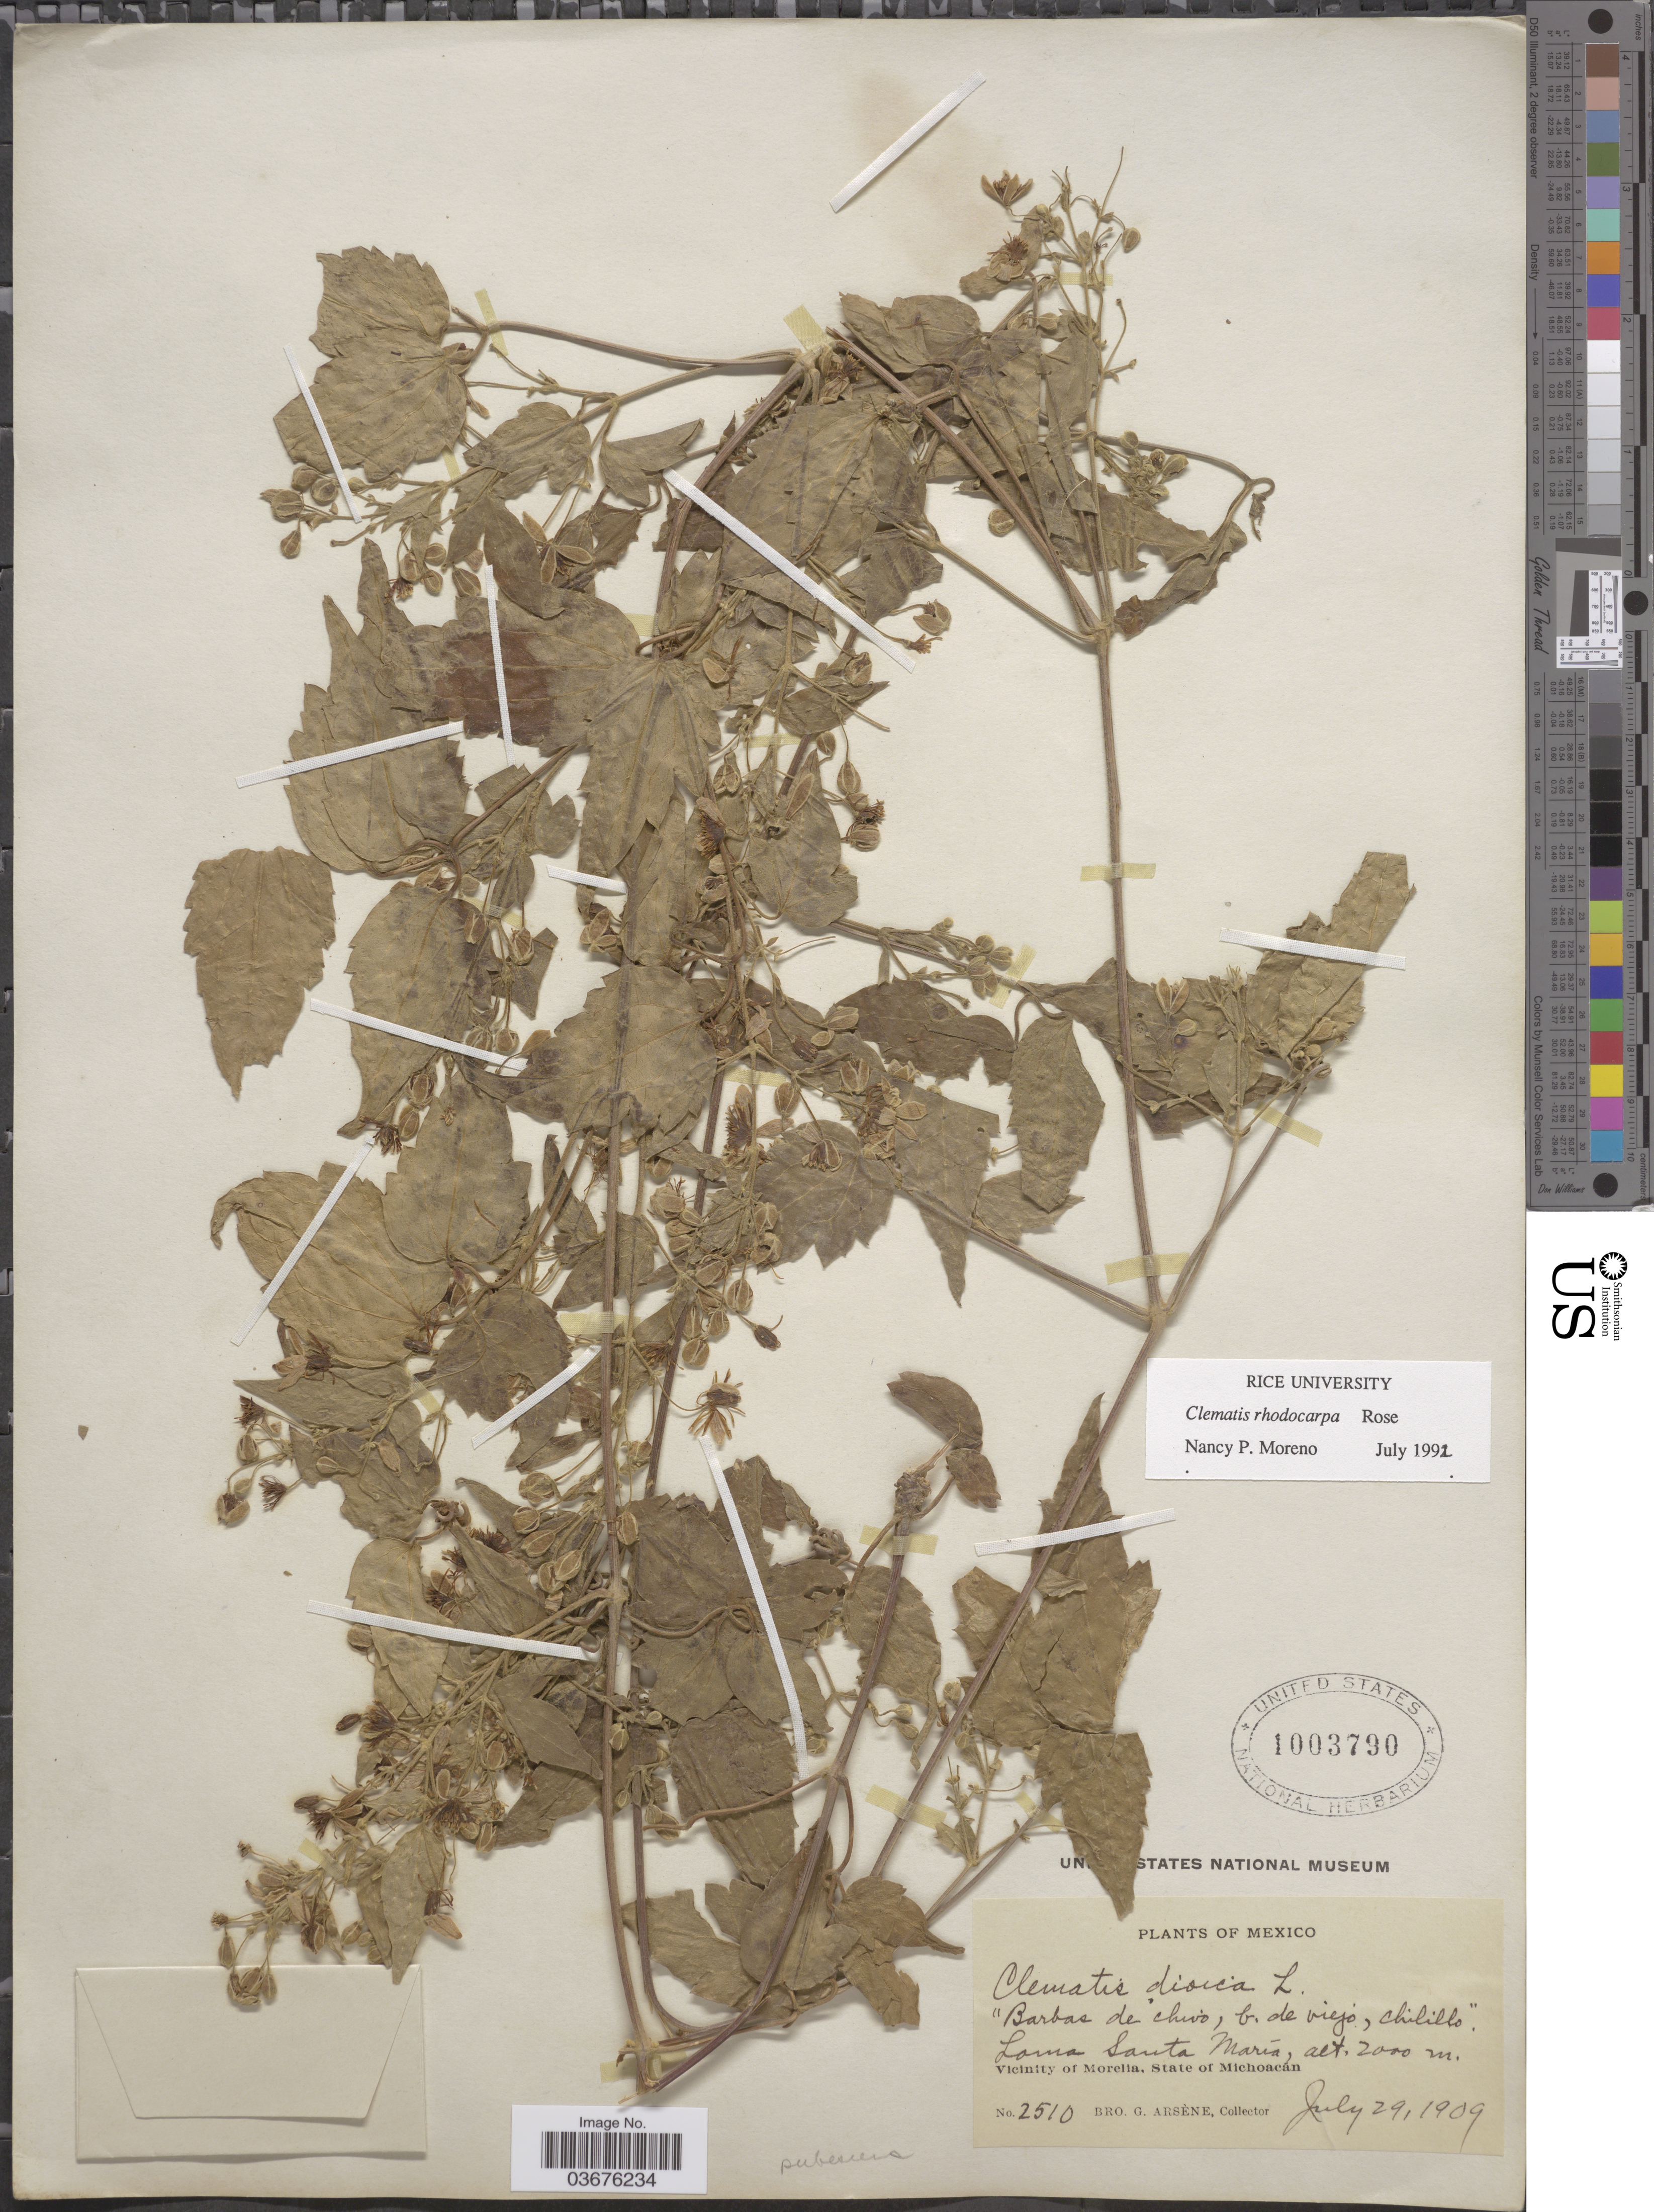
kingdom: Plantae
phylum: Tracheophyta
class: Magnoliopsida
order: Ranunculales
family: Ranunculaceae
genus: Clematis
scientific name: Clematis rhodocarpa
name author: Rose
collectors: Bro. G. Arsène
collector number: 2510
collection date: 1909-07-29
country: Mexico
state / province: Michoacán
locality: Loma Santa María. Vicinity of Morelia.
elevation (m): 2000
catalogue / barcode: US 1003790